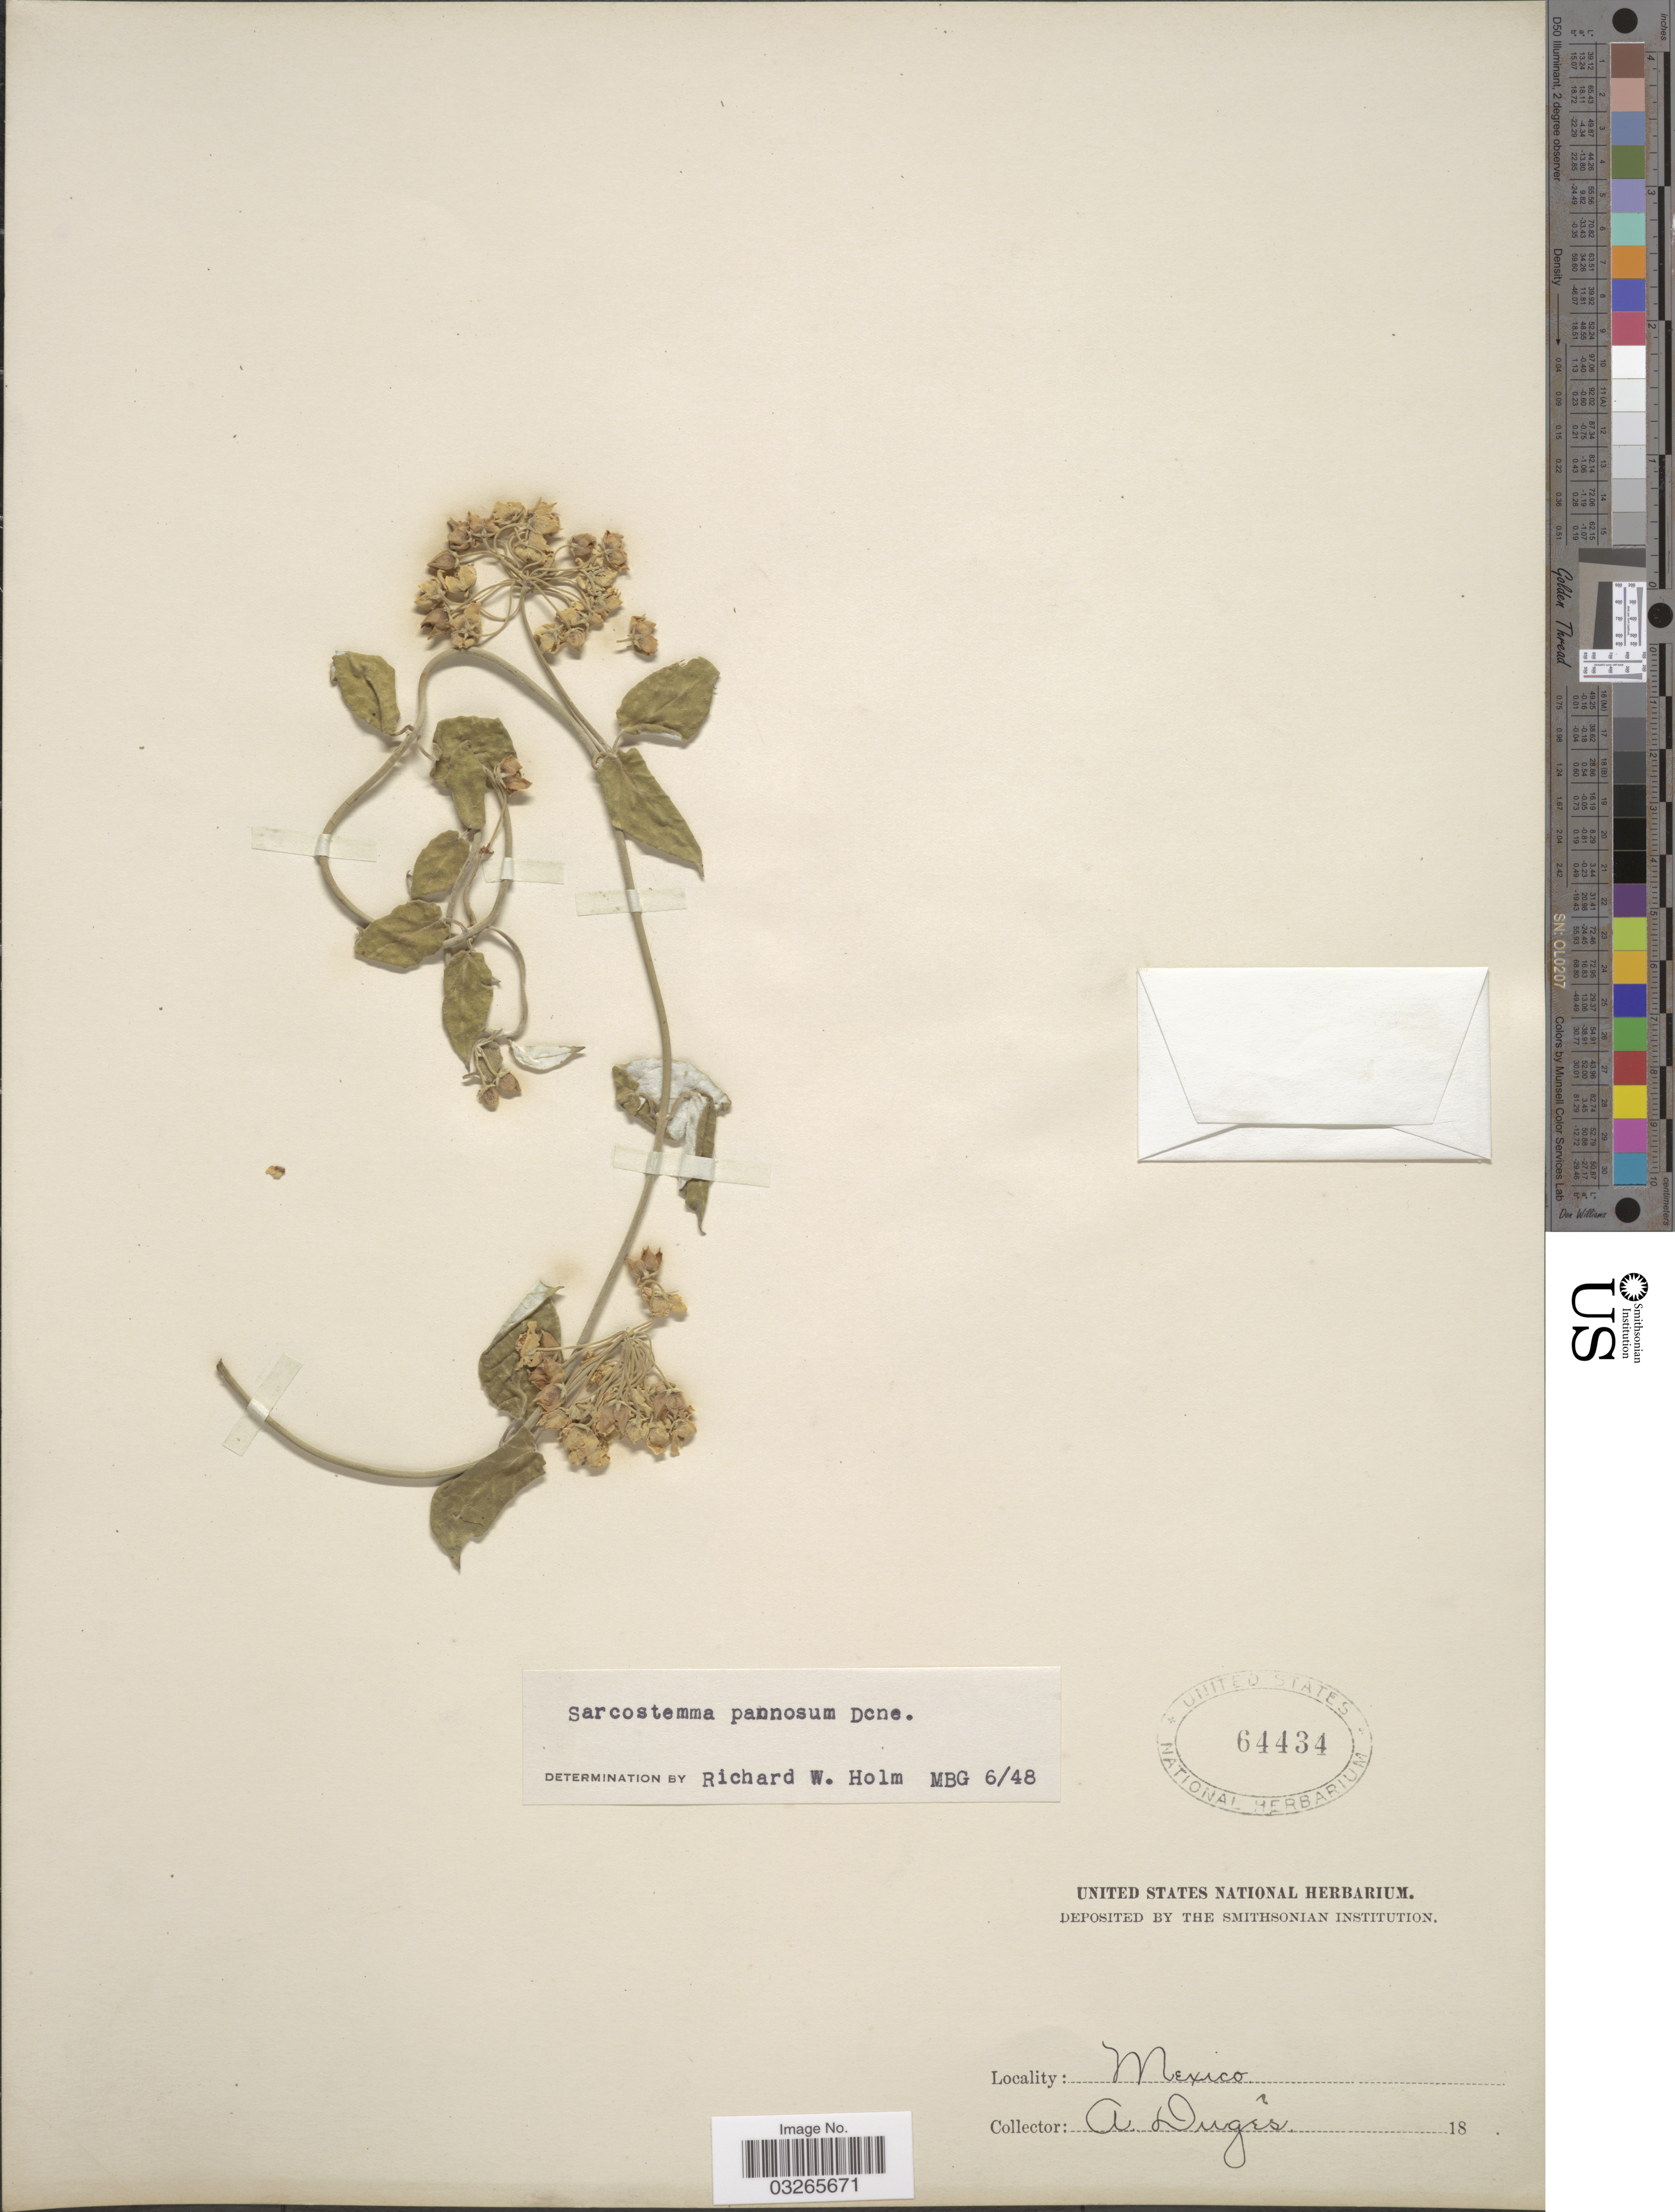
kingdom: Plantae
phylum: Tracheophyta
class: Magnoliopsida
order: Gentianales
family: Apocynaceae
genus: Sarcostemma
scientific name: Sarcostemma pannosum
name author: Decne.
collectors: A. Dugès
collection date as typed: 18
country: Mexico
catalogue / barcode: US 64434